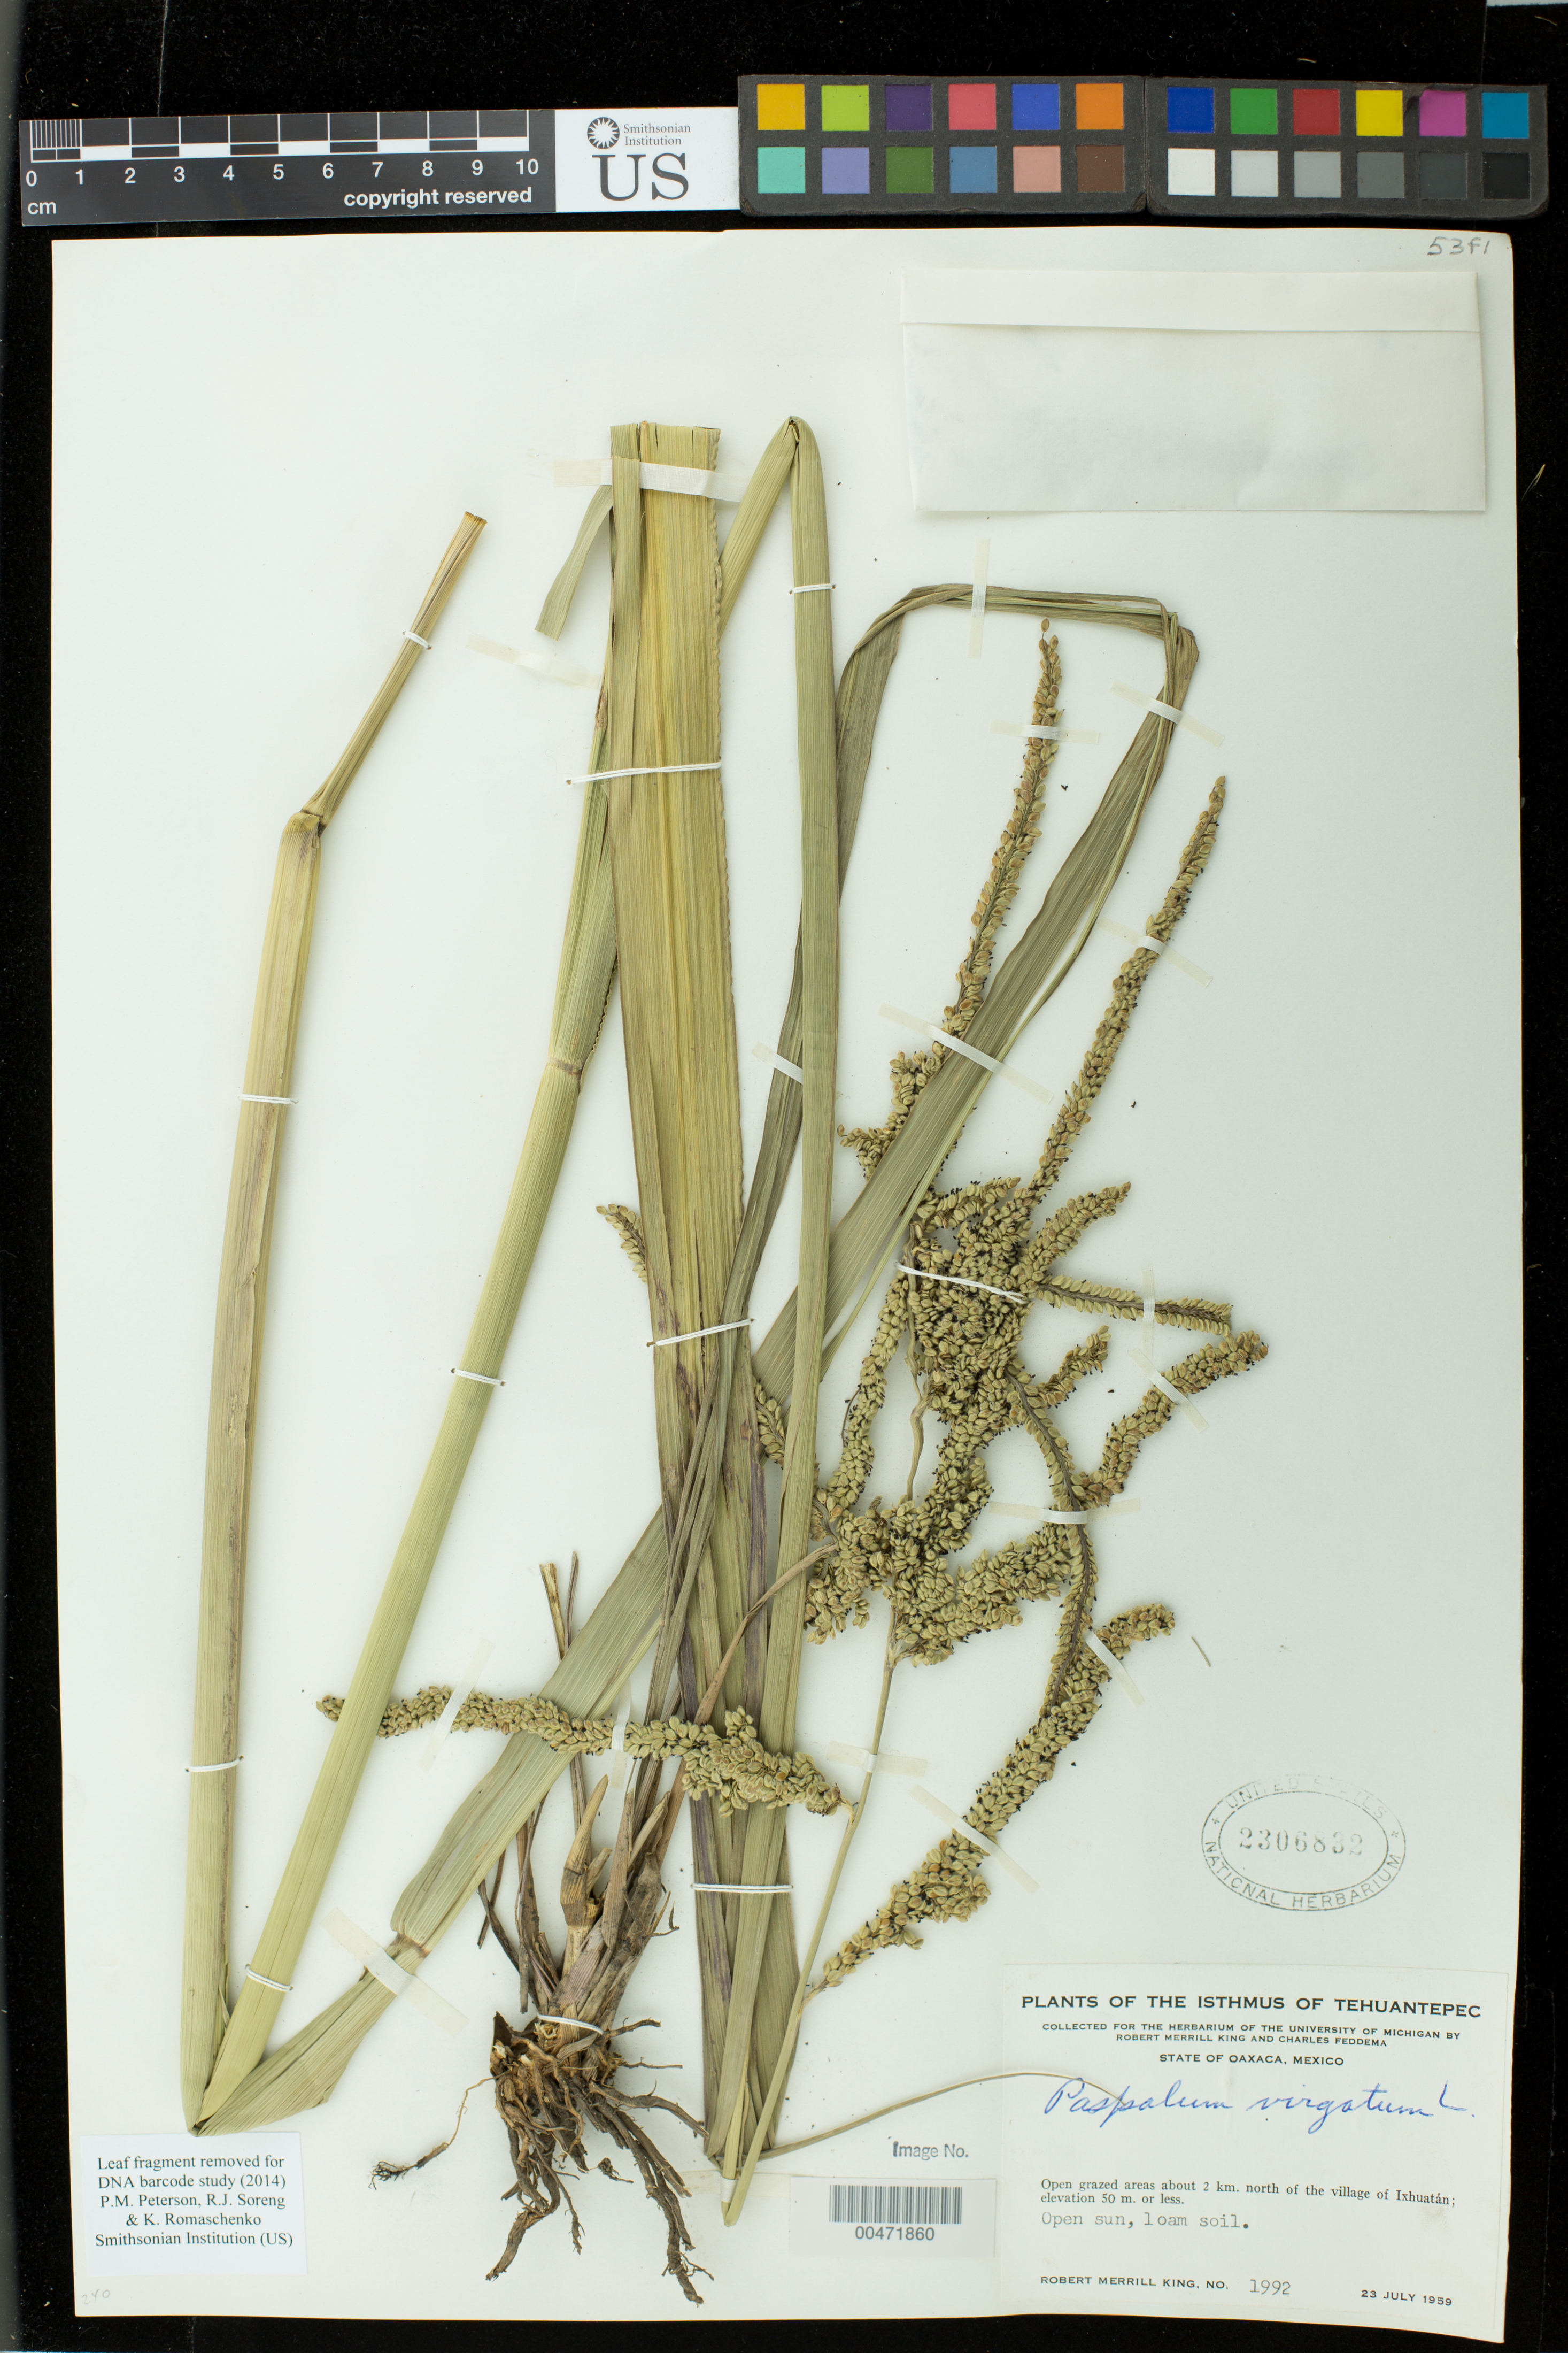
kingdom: Plantae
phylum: Tracheophyta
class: Liliopsida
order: Poales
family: Poaceae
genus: Paspalum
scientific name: Paspalum virgatum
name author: L.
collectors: R. M. King & C. Feddema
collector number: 1992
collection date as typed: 23 Jul 1939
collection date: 1939-07-23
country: Mexico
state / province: Oaxaca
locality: Isthmus of Tehuantepec, about 2 km N of the village of Ixhuat n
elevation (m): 0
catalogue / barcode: US 2306832